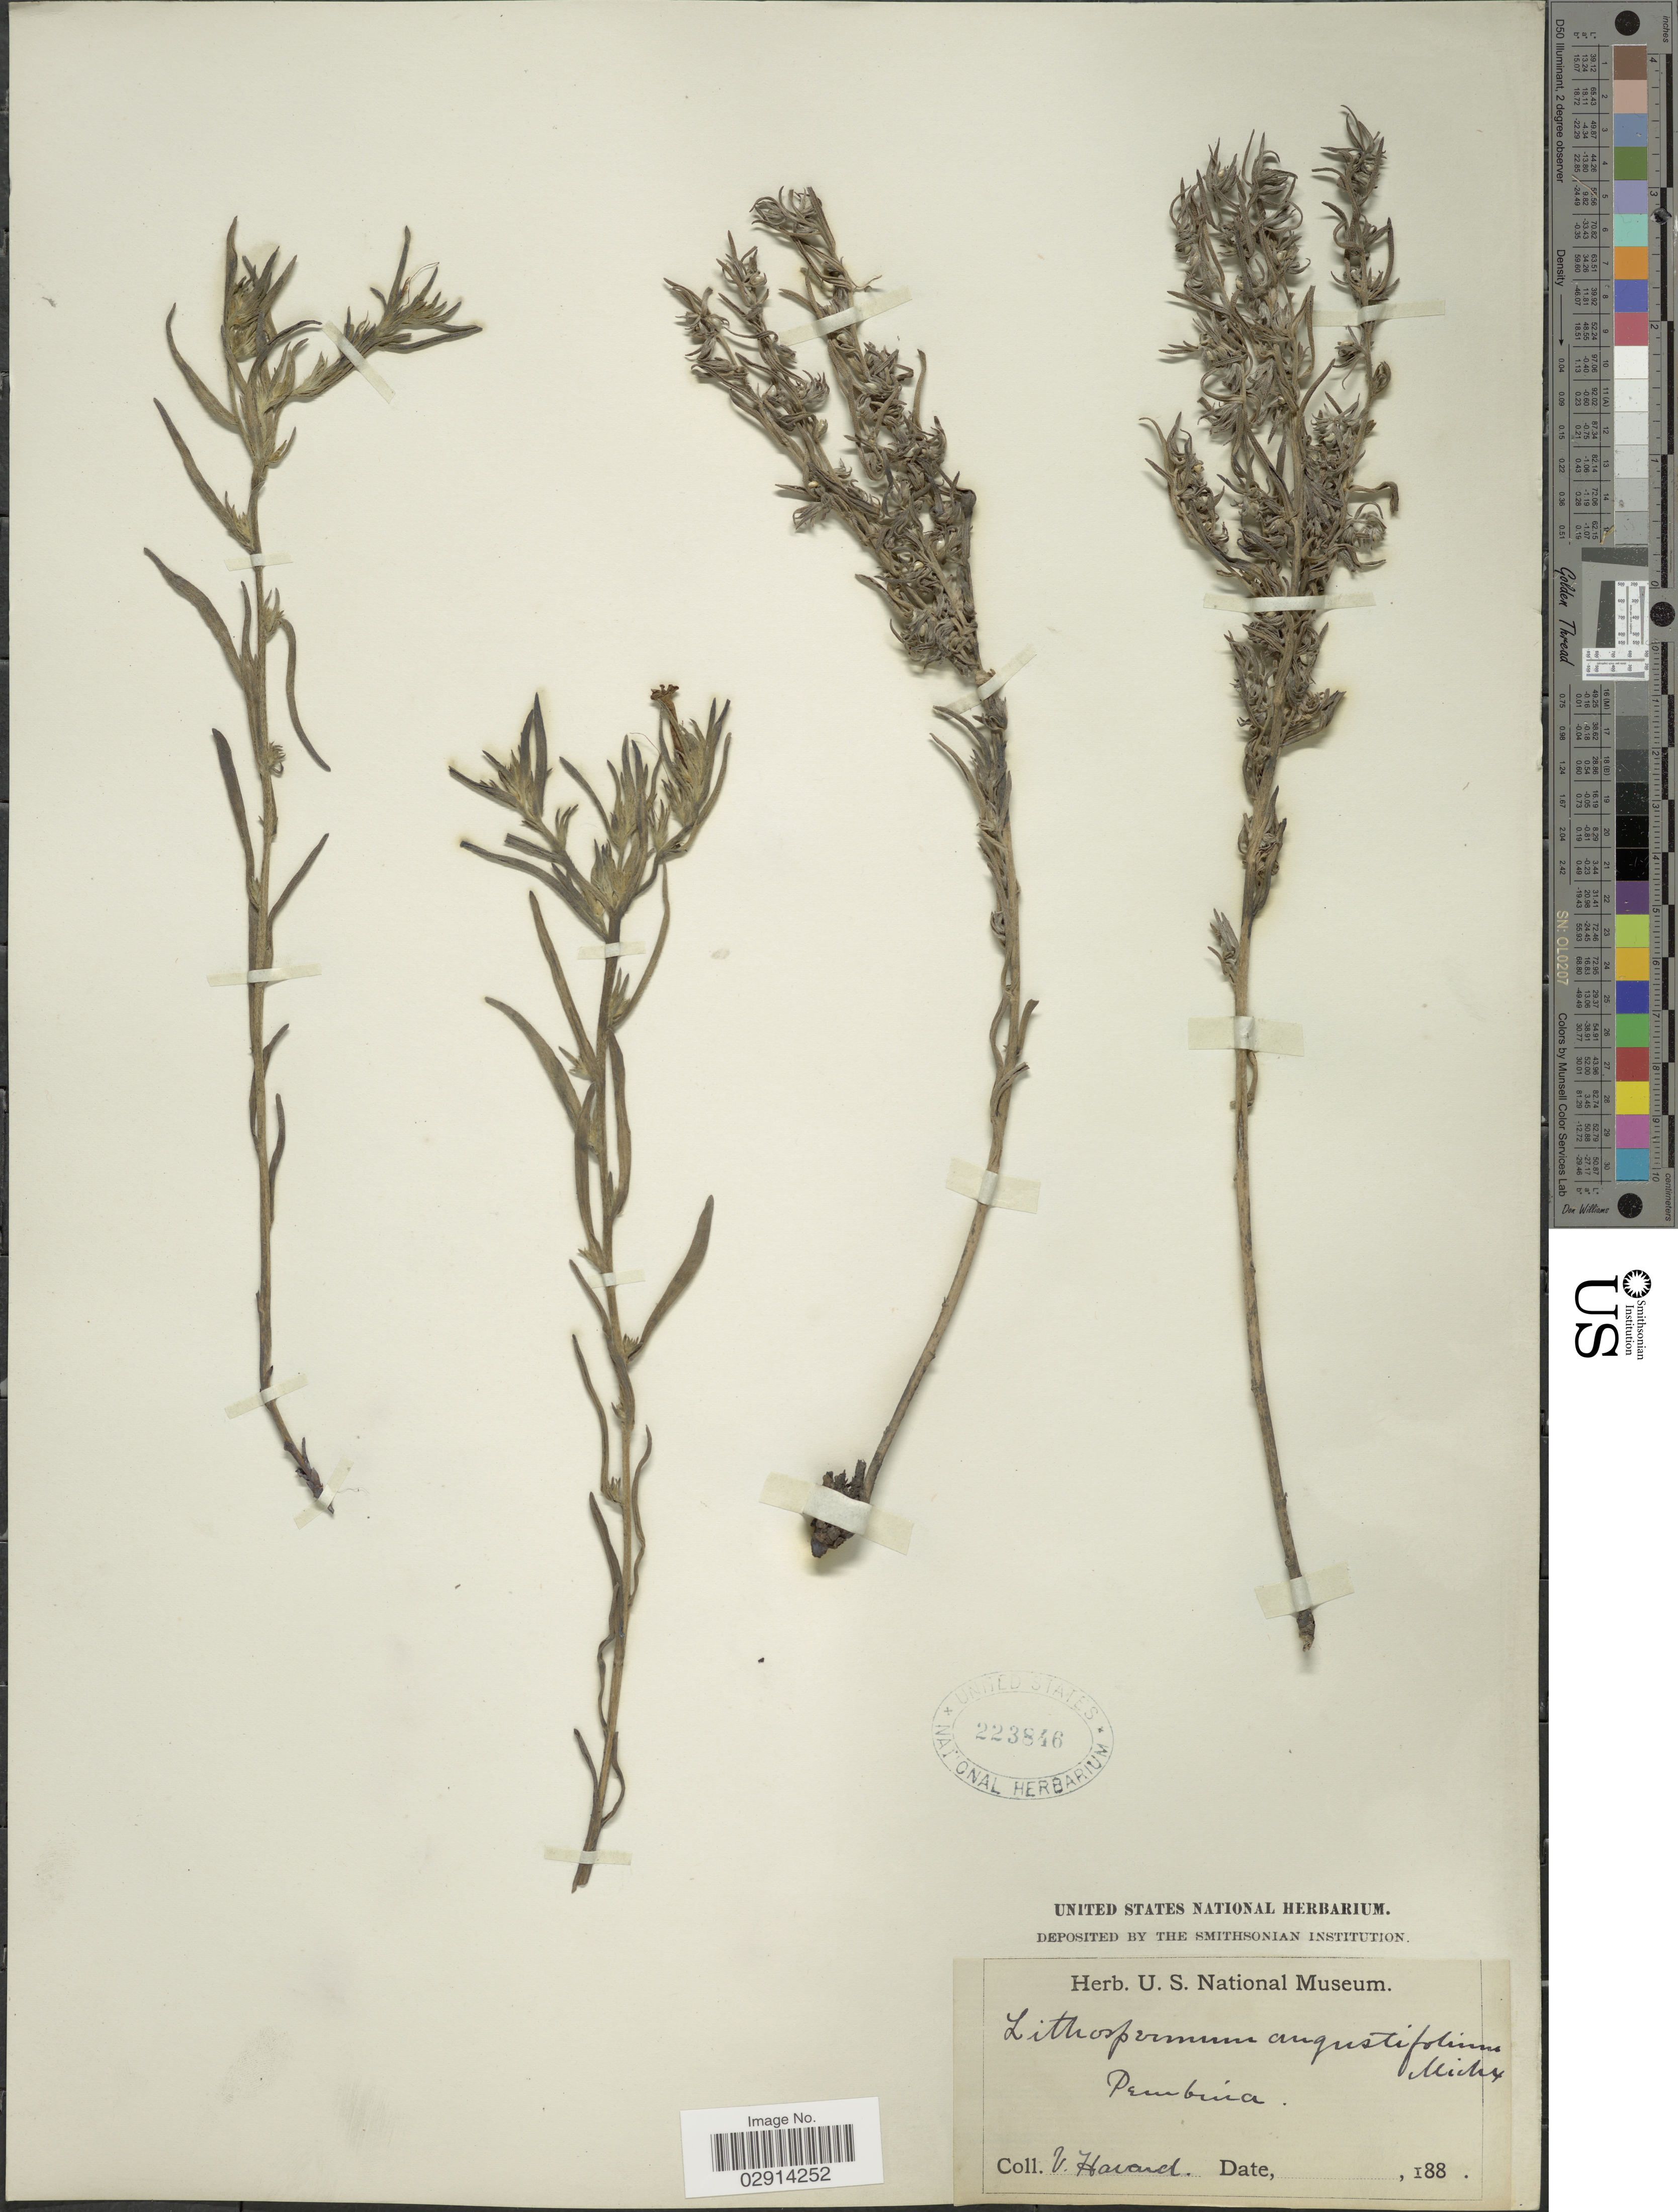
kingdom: Plantae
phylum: Tracheophyta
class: Magnoliopsida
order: Boraginales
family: Boraginaceae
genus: Lithospermum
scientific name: Lithospermum incisum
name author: Lehm.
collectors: V. Havard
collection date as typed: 188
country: United States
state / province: North Dakota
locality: Pembina.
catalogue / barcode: US 223846